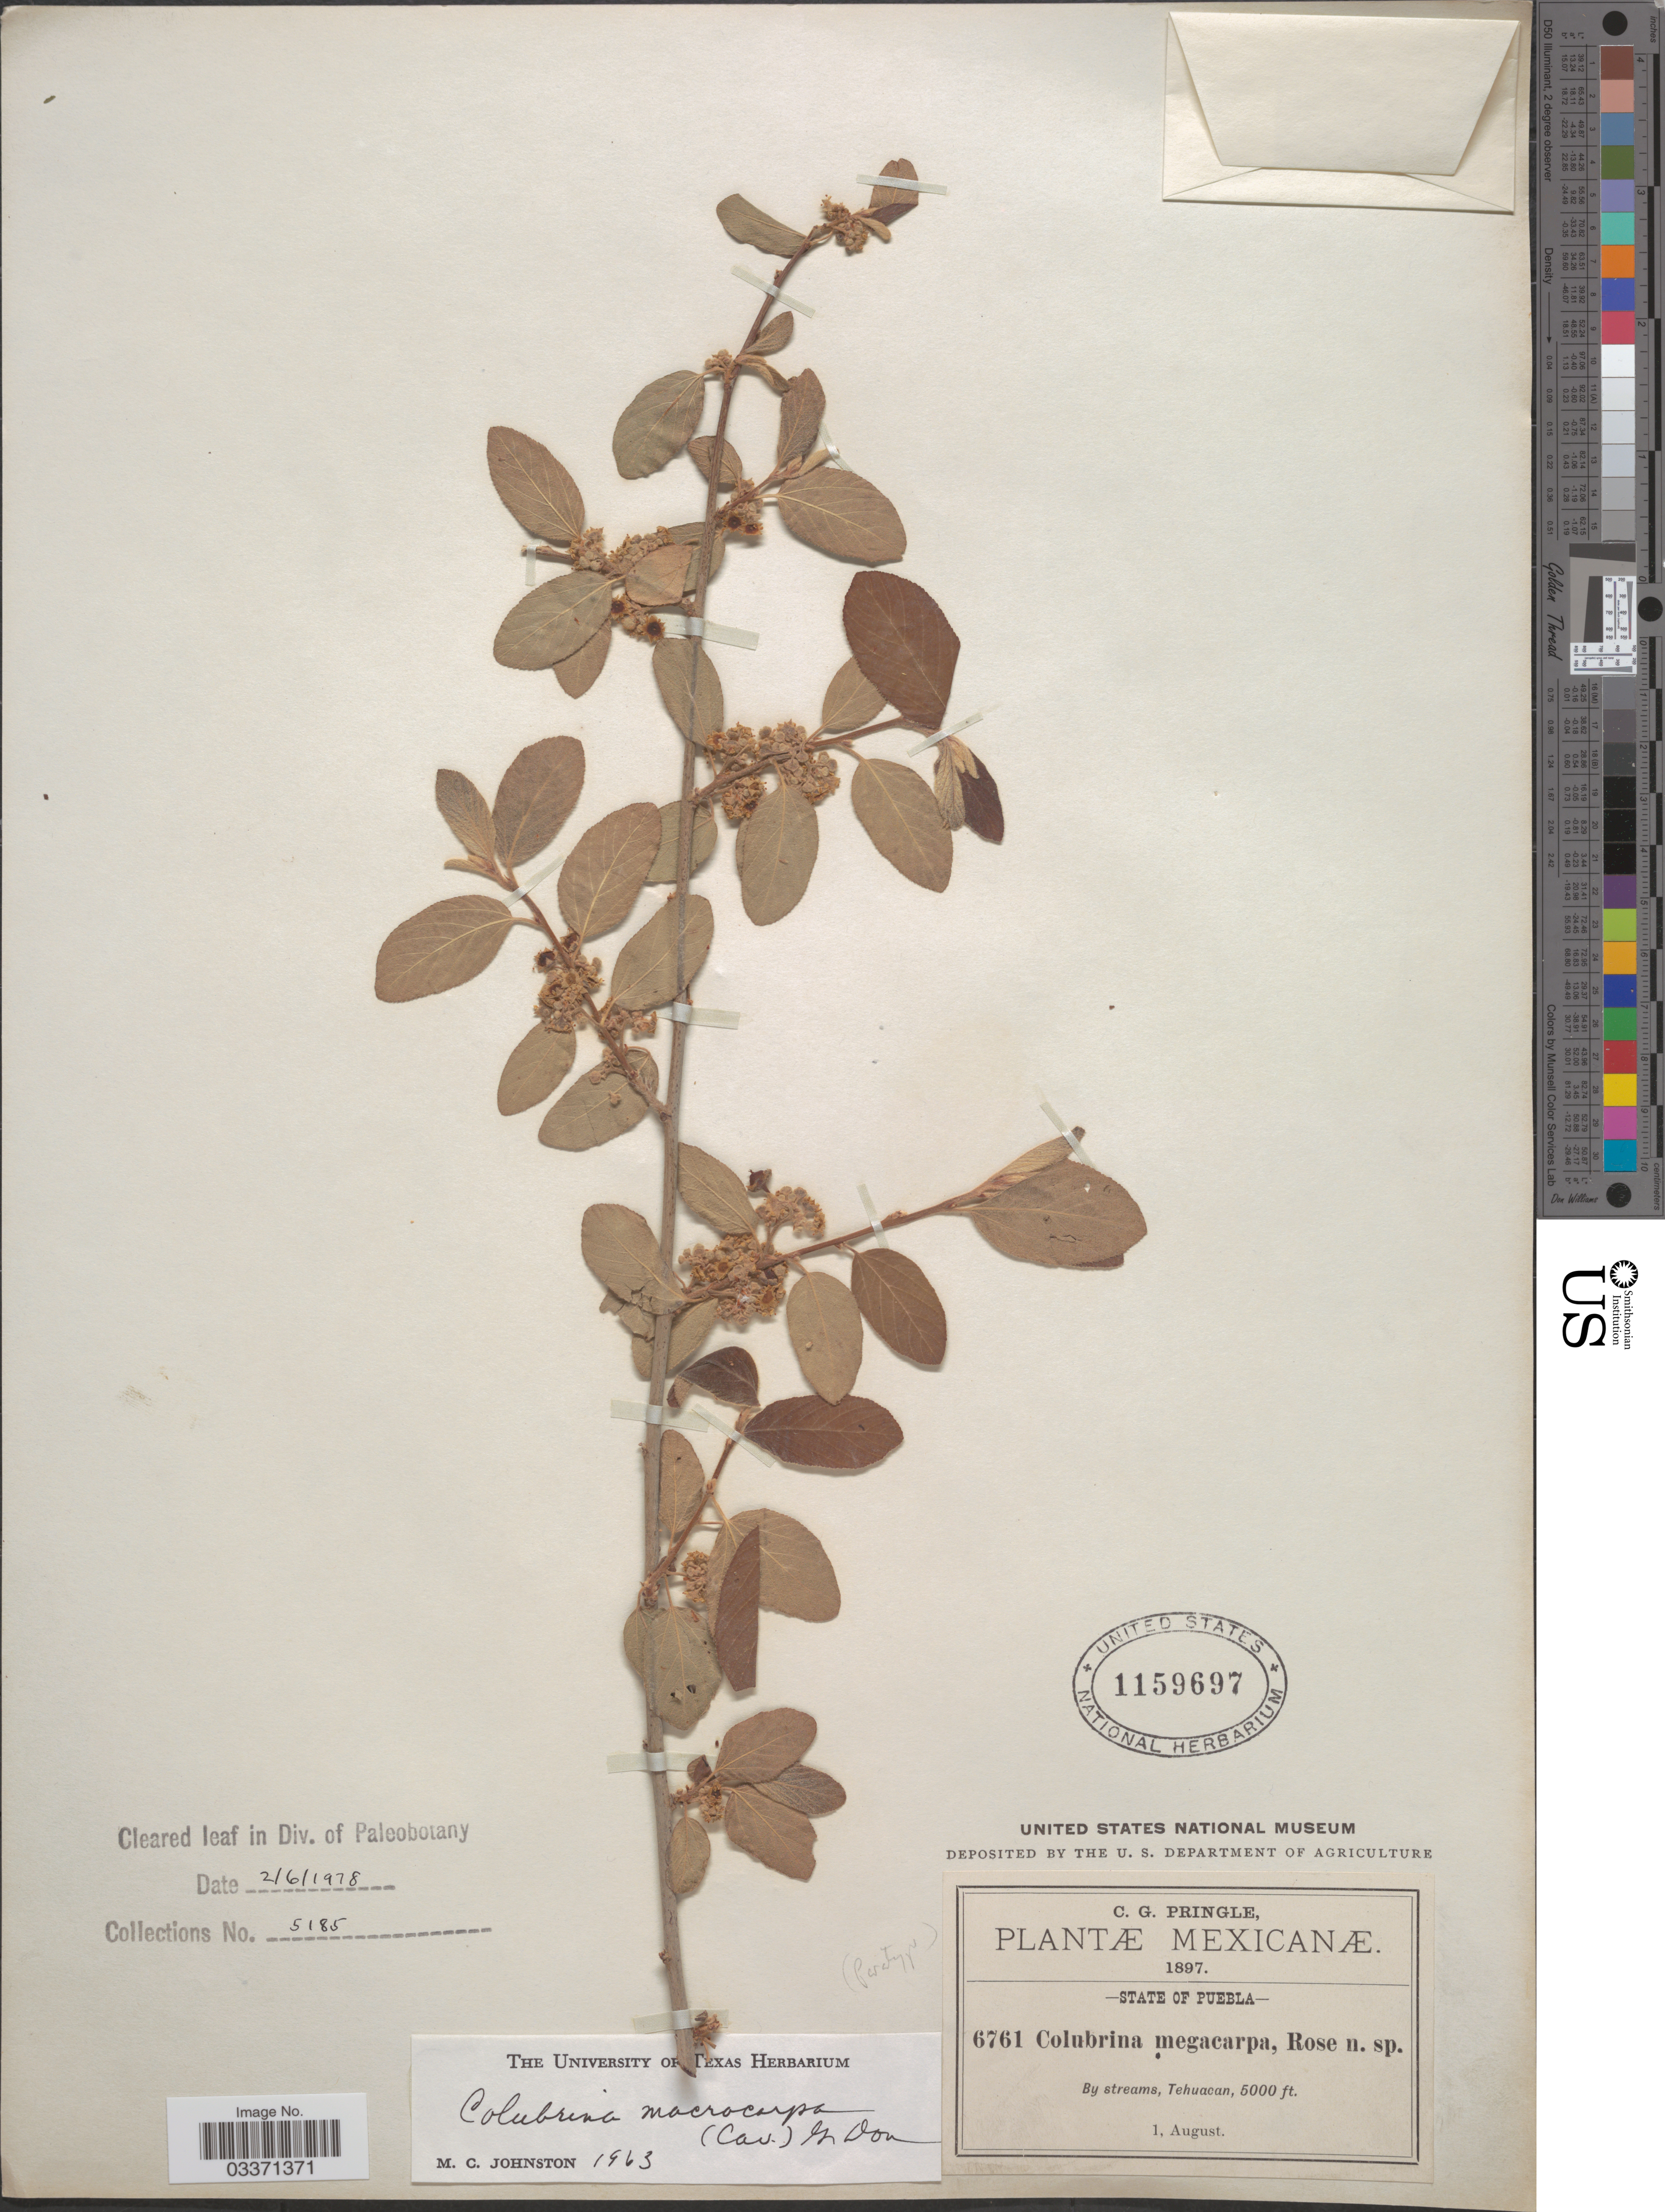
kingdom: Plantae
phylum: Tracheophyta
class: Magnoliopsida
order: Rosales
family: Rhamnaceae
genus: Colubrina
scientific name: Colubrina macrocarpa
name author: (Cav.) G. Don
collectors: C. G. Pringle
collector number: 6761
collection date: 1897-08-01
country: Mexico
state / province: Puebla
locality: By streams, Tehuacan.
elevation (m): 1524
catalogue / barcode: US 1159697